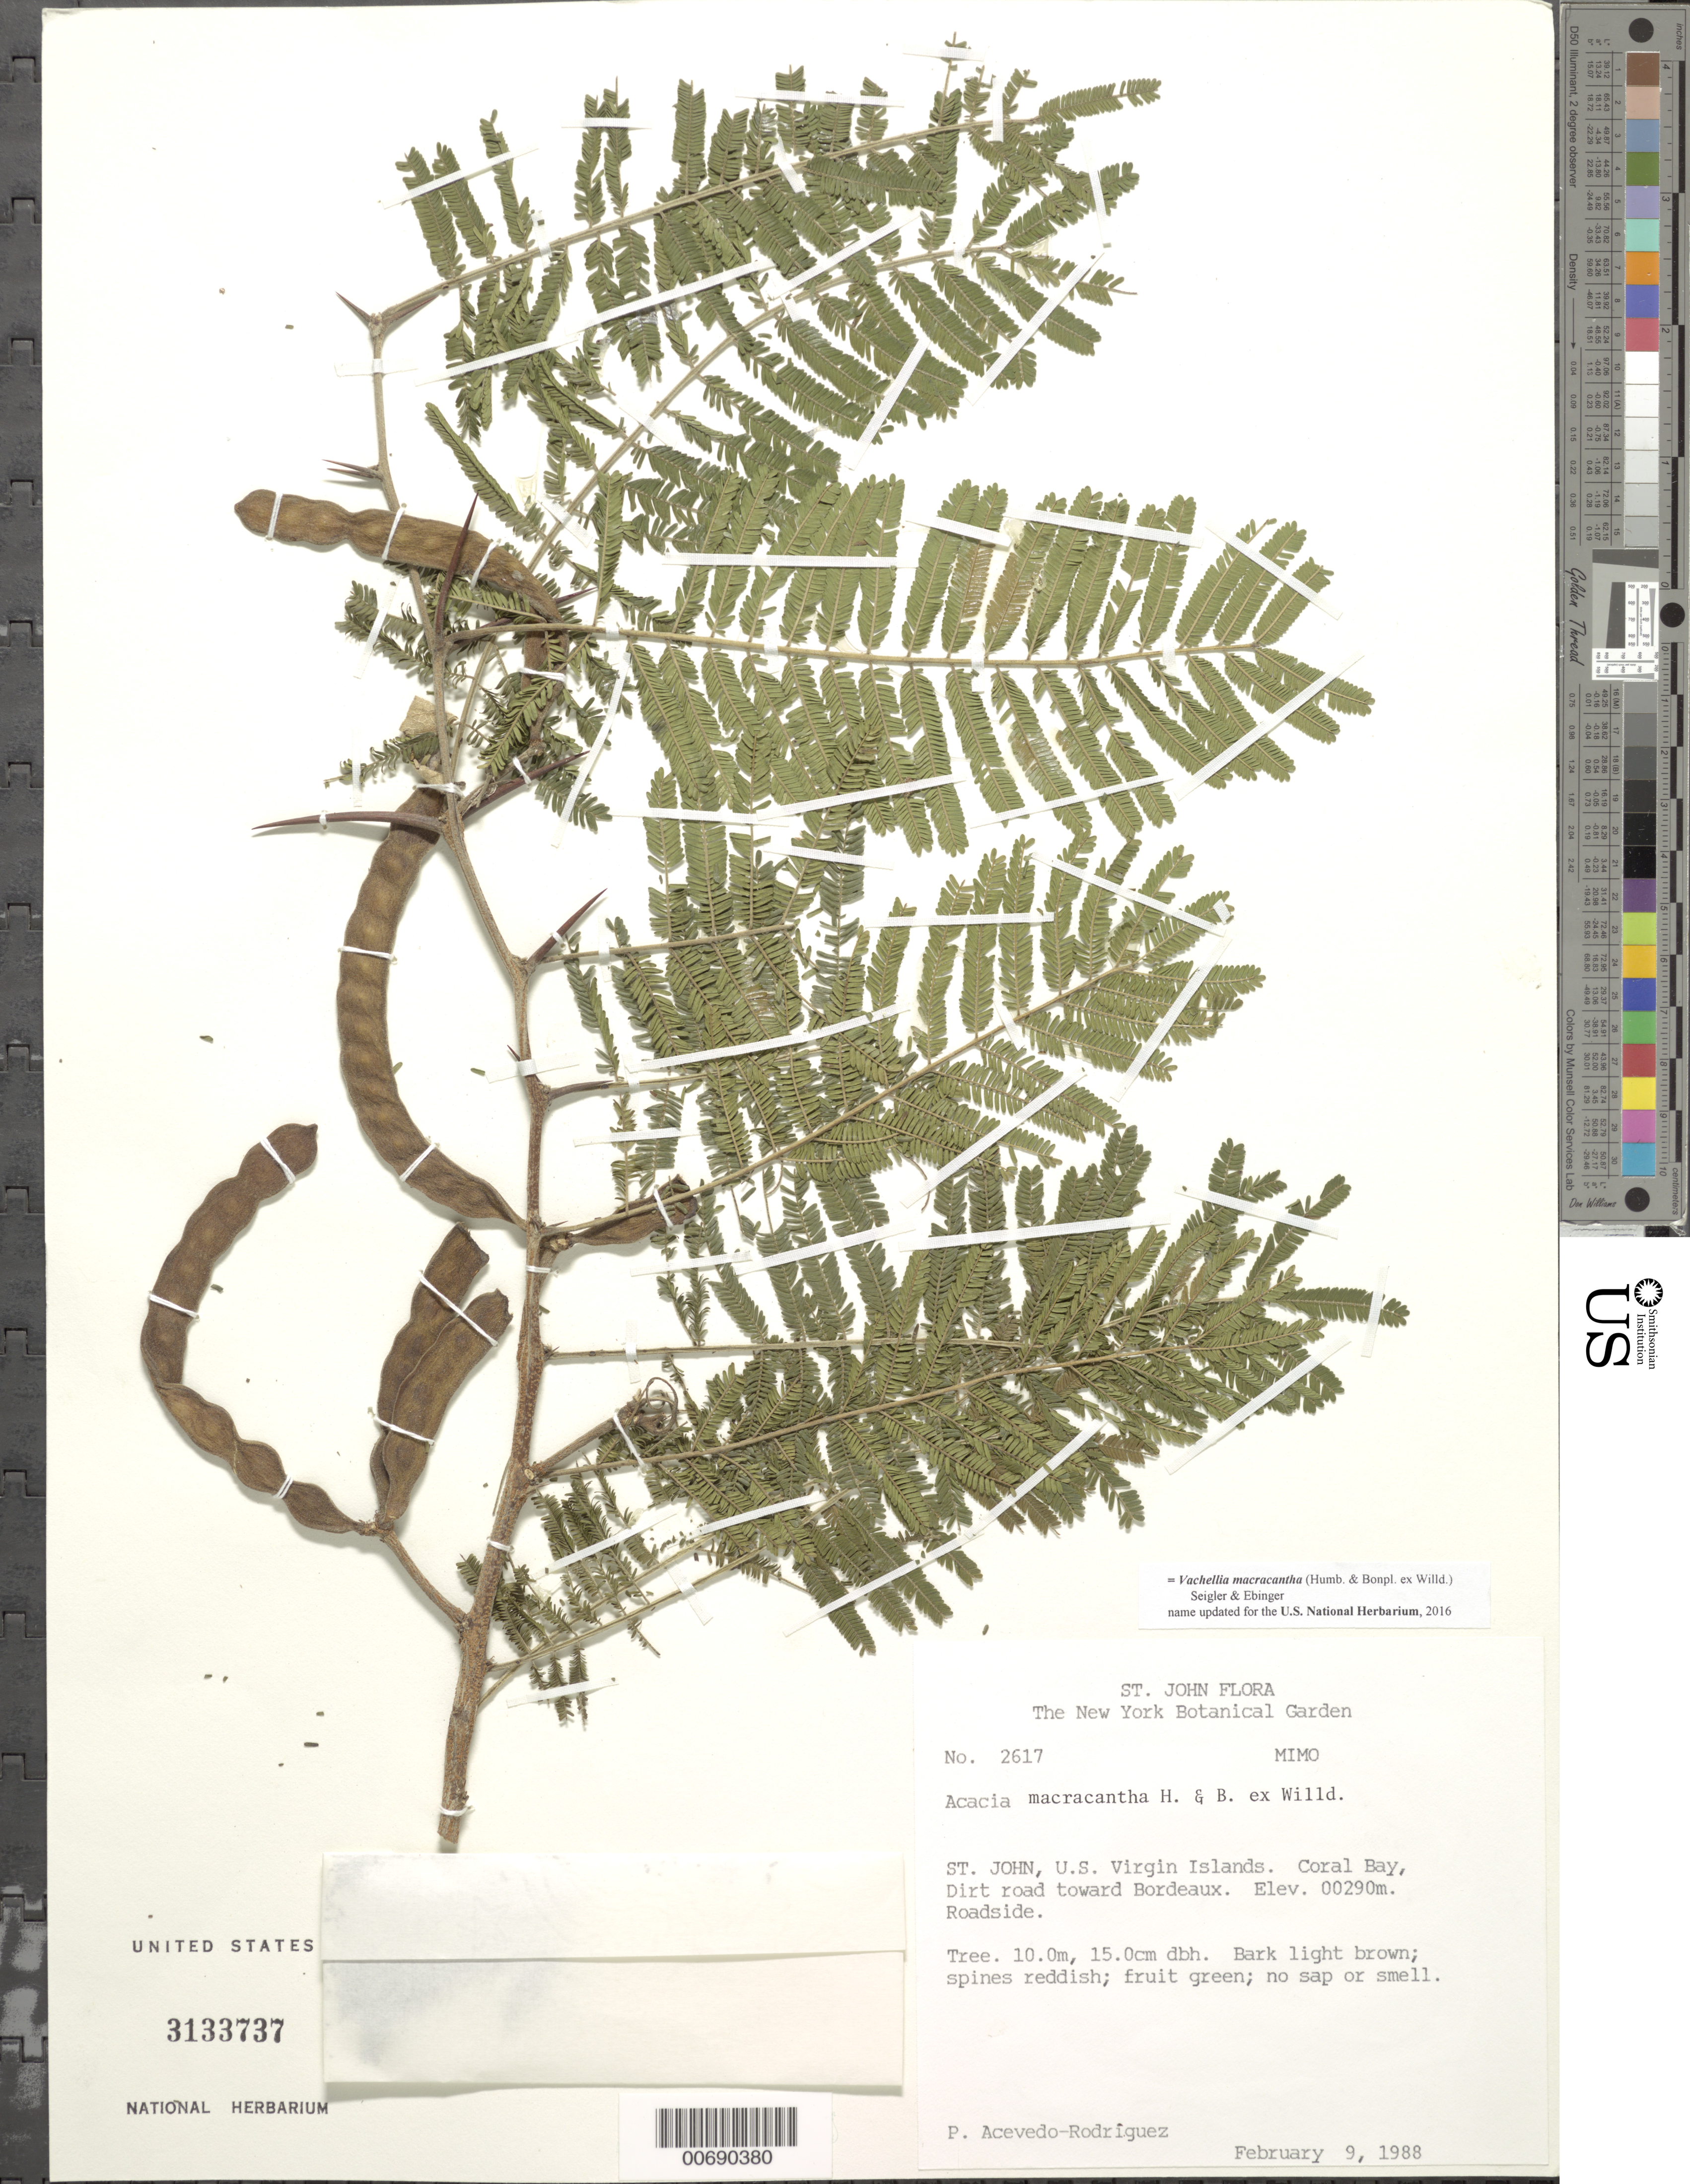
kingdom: Plantae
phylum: Tracheophyta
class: Magnoliopsida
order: Fabales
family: Fabaceae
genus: Vachellia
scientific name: Vachellia macracantha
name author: (Humb. & Bonpl. ex Willd.) Seigler & Ebinger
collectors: P. Acevedo-Rodr.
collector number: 2617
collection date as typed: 09 Feb 1988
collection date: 1988-02-09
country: U.S. Virgin Islands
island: St. John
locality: Dirt road toward Bordeaux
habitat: Roadside.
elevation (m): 290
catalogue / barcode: US 3133737